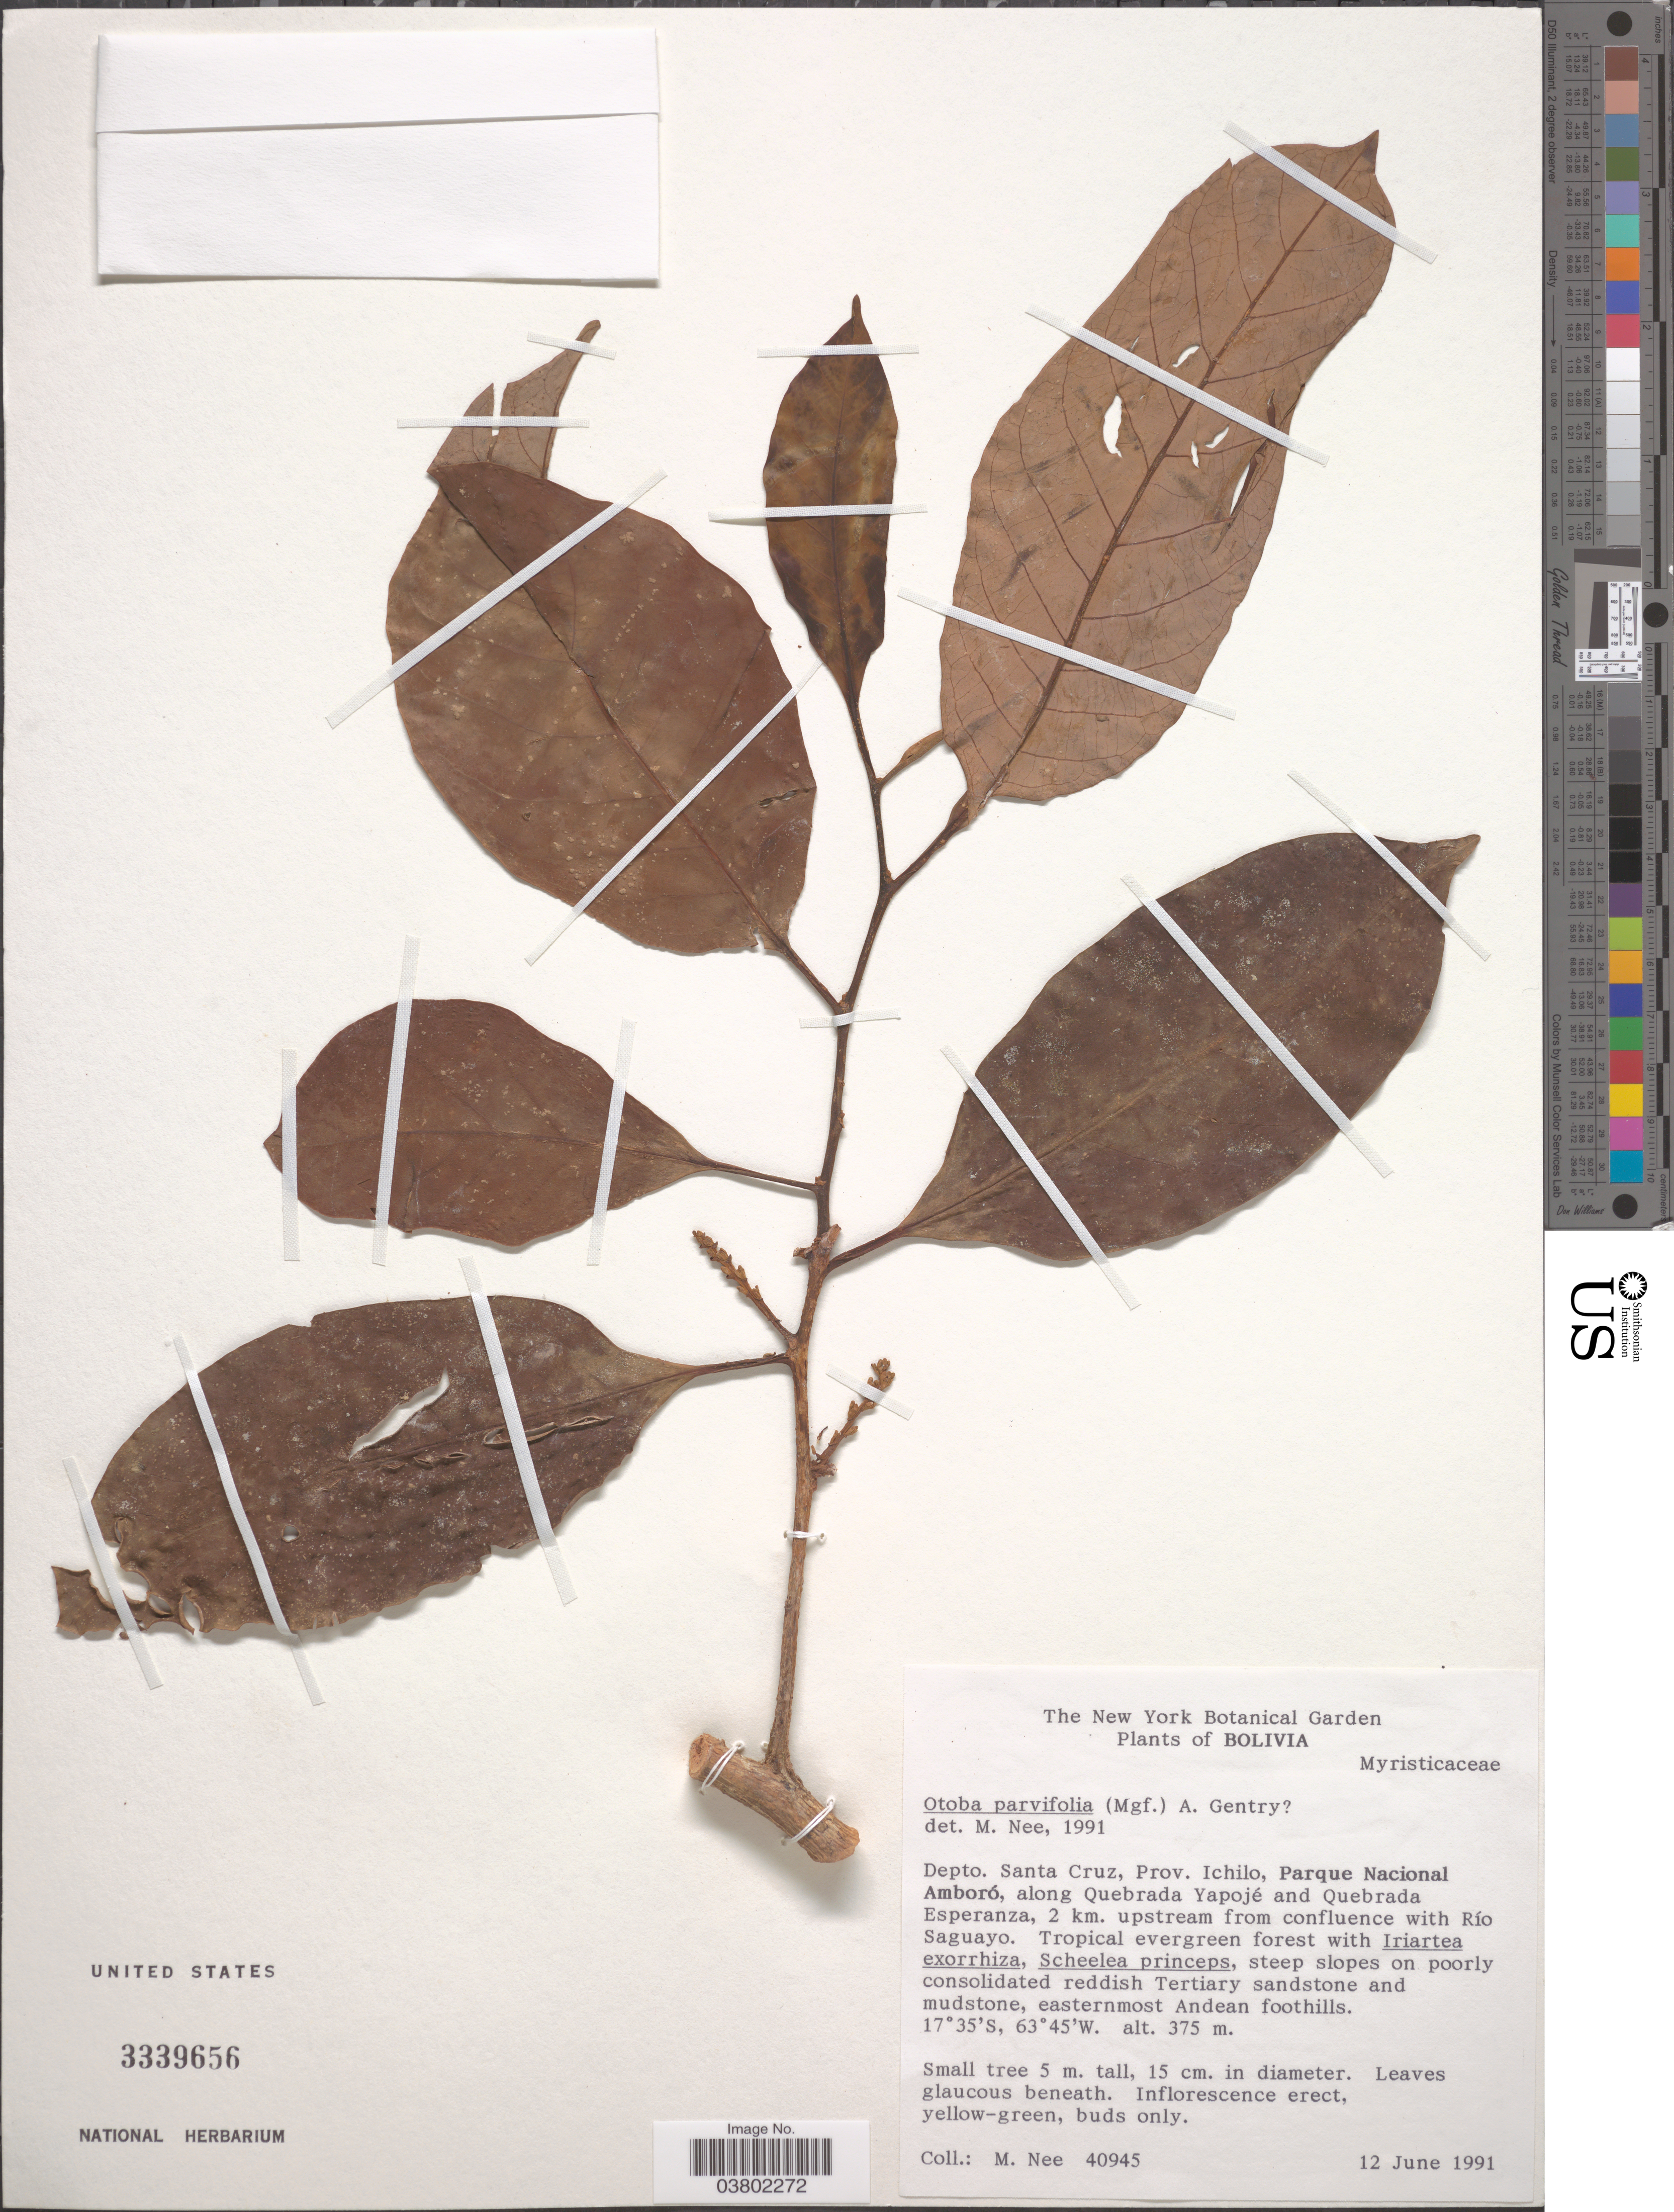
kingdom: Plantae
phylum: Tracheophyta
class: Magnoliopsida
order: Magnoliales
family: Myristicaceae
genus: Otoba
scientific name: Otoba parvifolia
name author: (Markgr.) A.H. Gentry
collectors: M. Nee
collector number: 40945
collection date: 1991-06-12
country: Bolivia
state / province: Santa Cruz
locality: Depto. Santa Cruz, Prov. Ichilo, Parque Nacional Amboró, along Quebrada Yapojé and Quebrada Esperanza, 2 km. upstream from confluence with Río Saguayo. Easternmost Andean foothills.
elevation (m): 375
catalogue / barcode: US 3339656